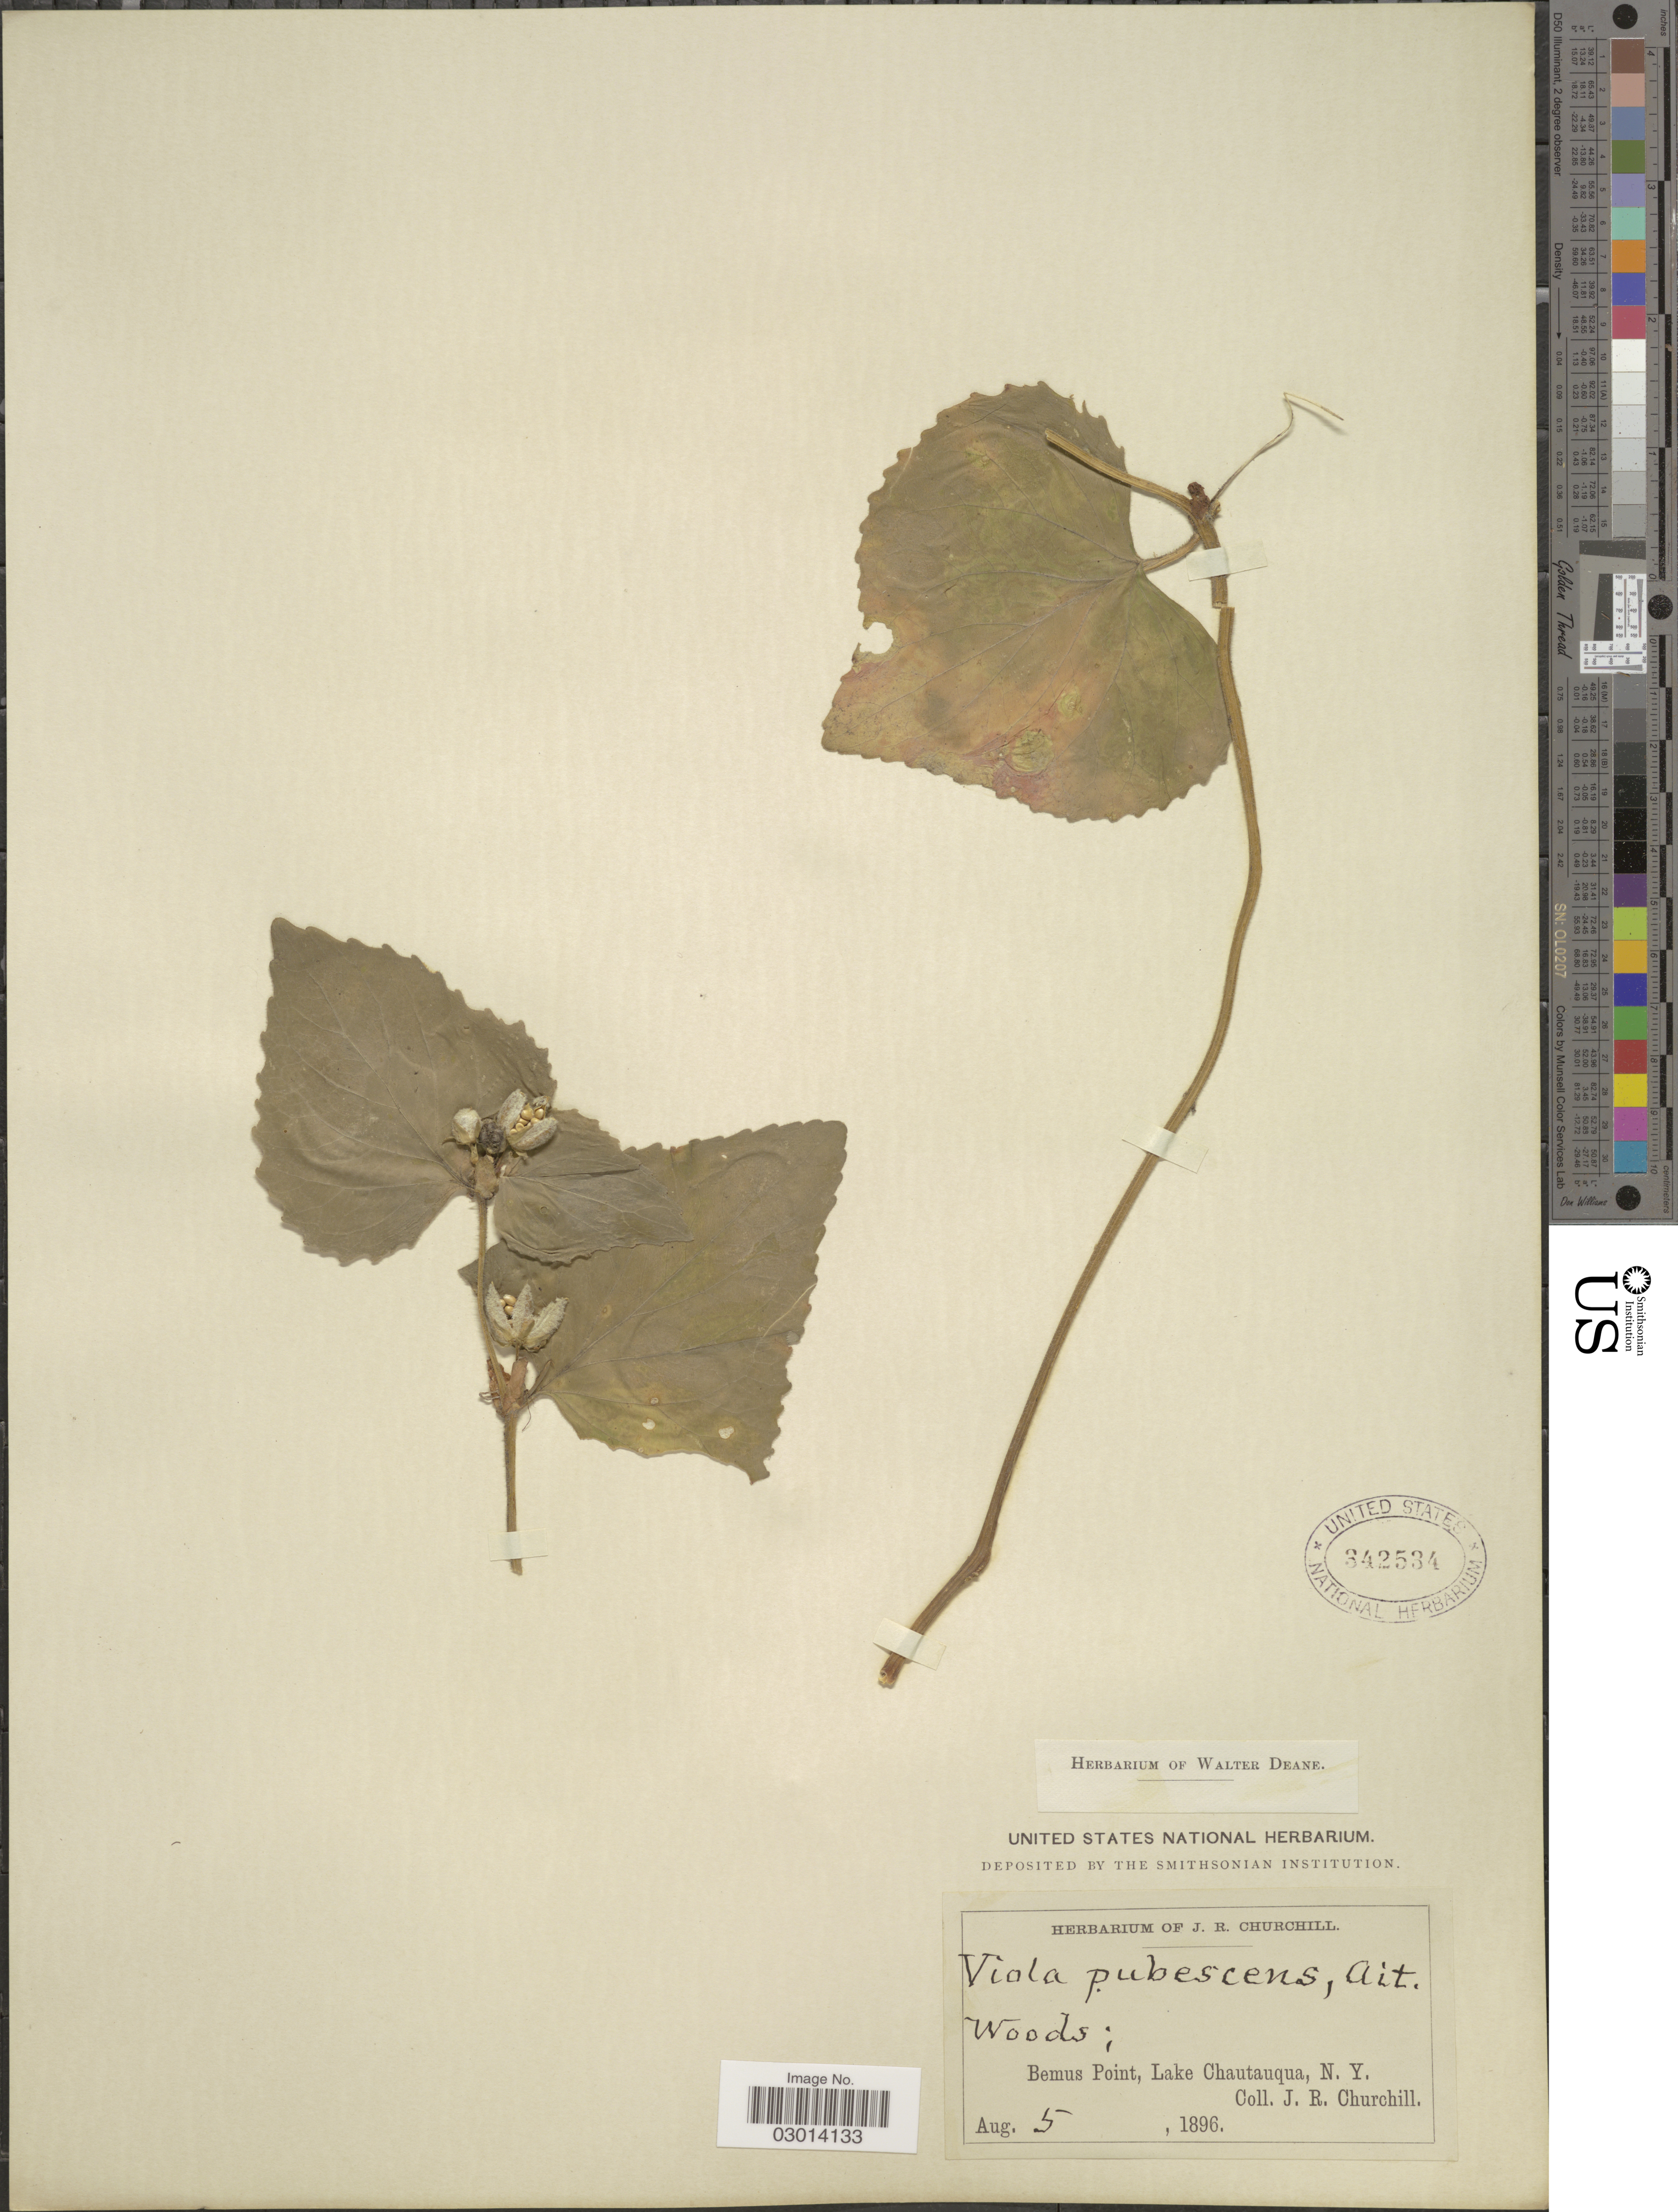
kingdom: Plantae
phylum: Tracheophyta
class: Magnoliopsida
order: Malpighiales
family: Violaceae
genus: Viola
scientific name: Viola pubescens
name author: Aiton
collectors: J. Churchill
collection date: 1896-08-05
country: United States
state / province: New York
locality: Bemus Point, Lake Chautauqua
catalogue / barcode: US 342534